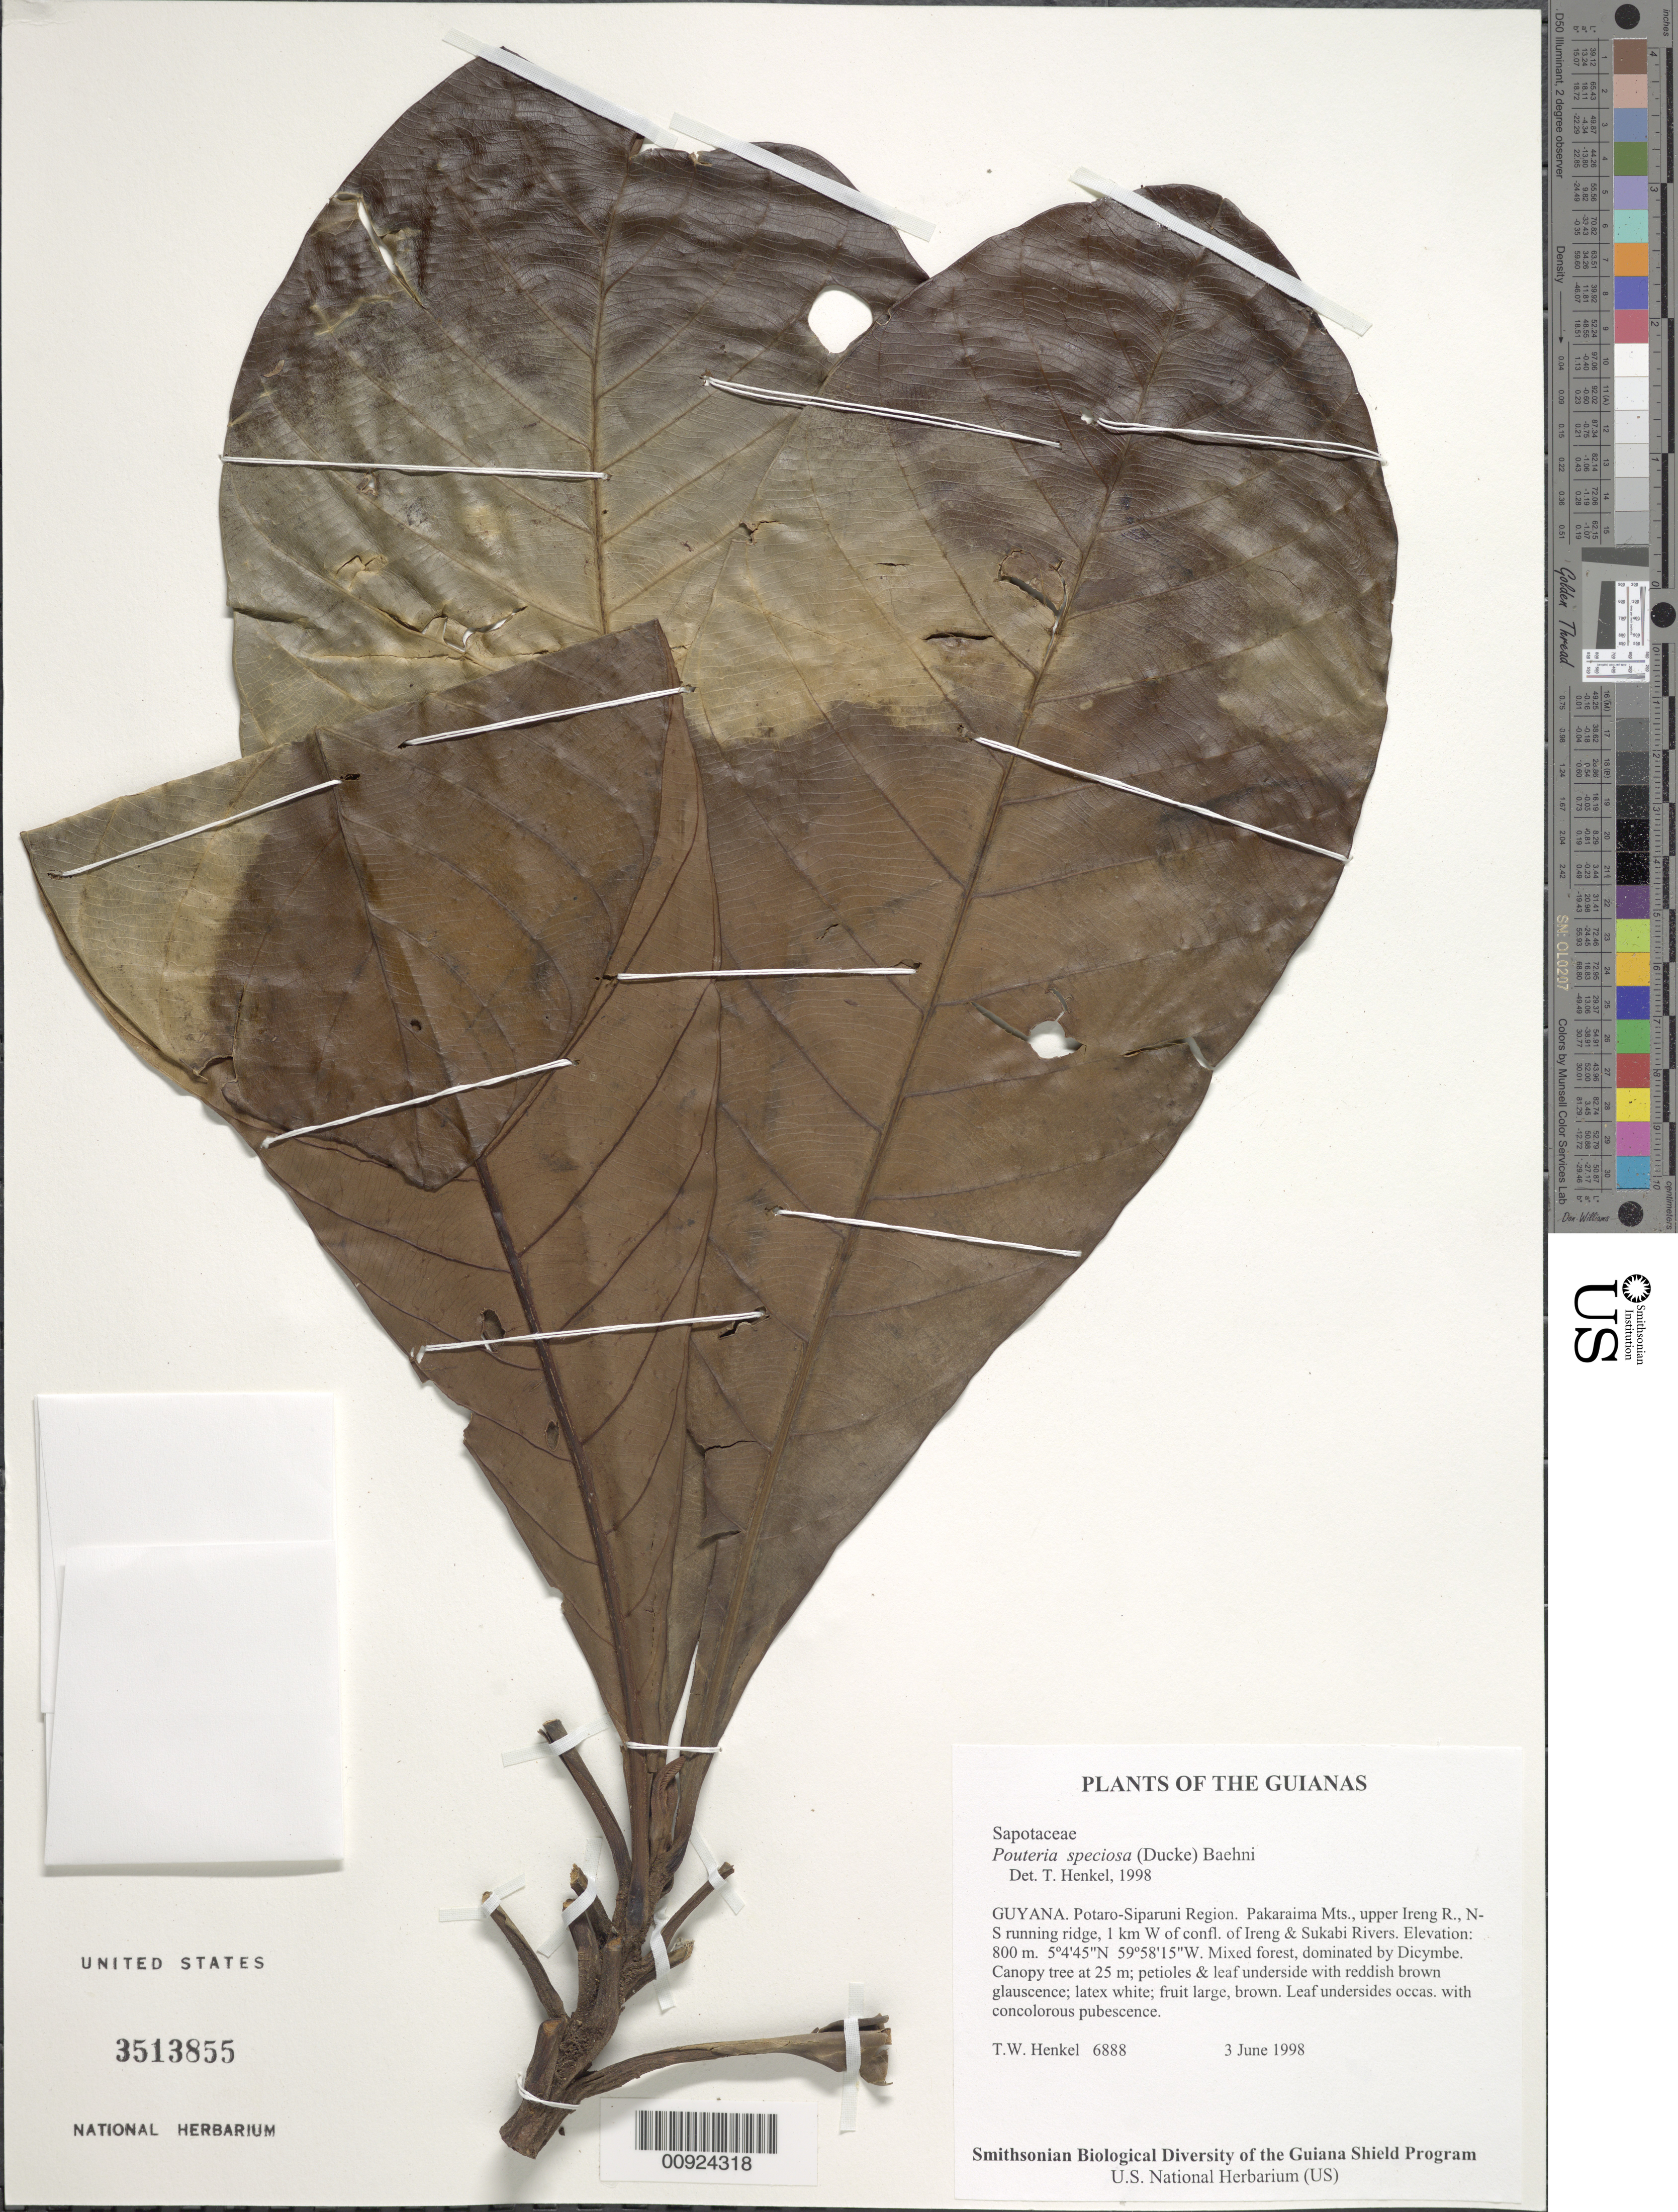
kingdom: Plantae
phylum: Tracheophyta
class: Magnoliopsida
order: Ericales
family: Sapotaceae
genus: Pouteria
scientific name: Pouteria speciosa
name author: (Ducke) Baehni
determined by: Henkel, T.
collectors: T. Henkel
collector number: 6888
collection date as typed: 3 June 1998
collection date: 1998-06-03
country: Guyana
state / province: Potaro-Siparuni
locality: Pakaraima Mts., upper Ireng R., N-S running ridge, 1 km W of confl. of Ireng & Sukabi Rivers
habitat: Mixed forest, dominated by Dicymbe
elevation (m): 800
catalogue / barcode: US 3513855